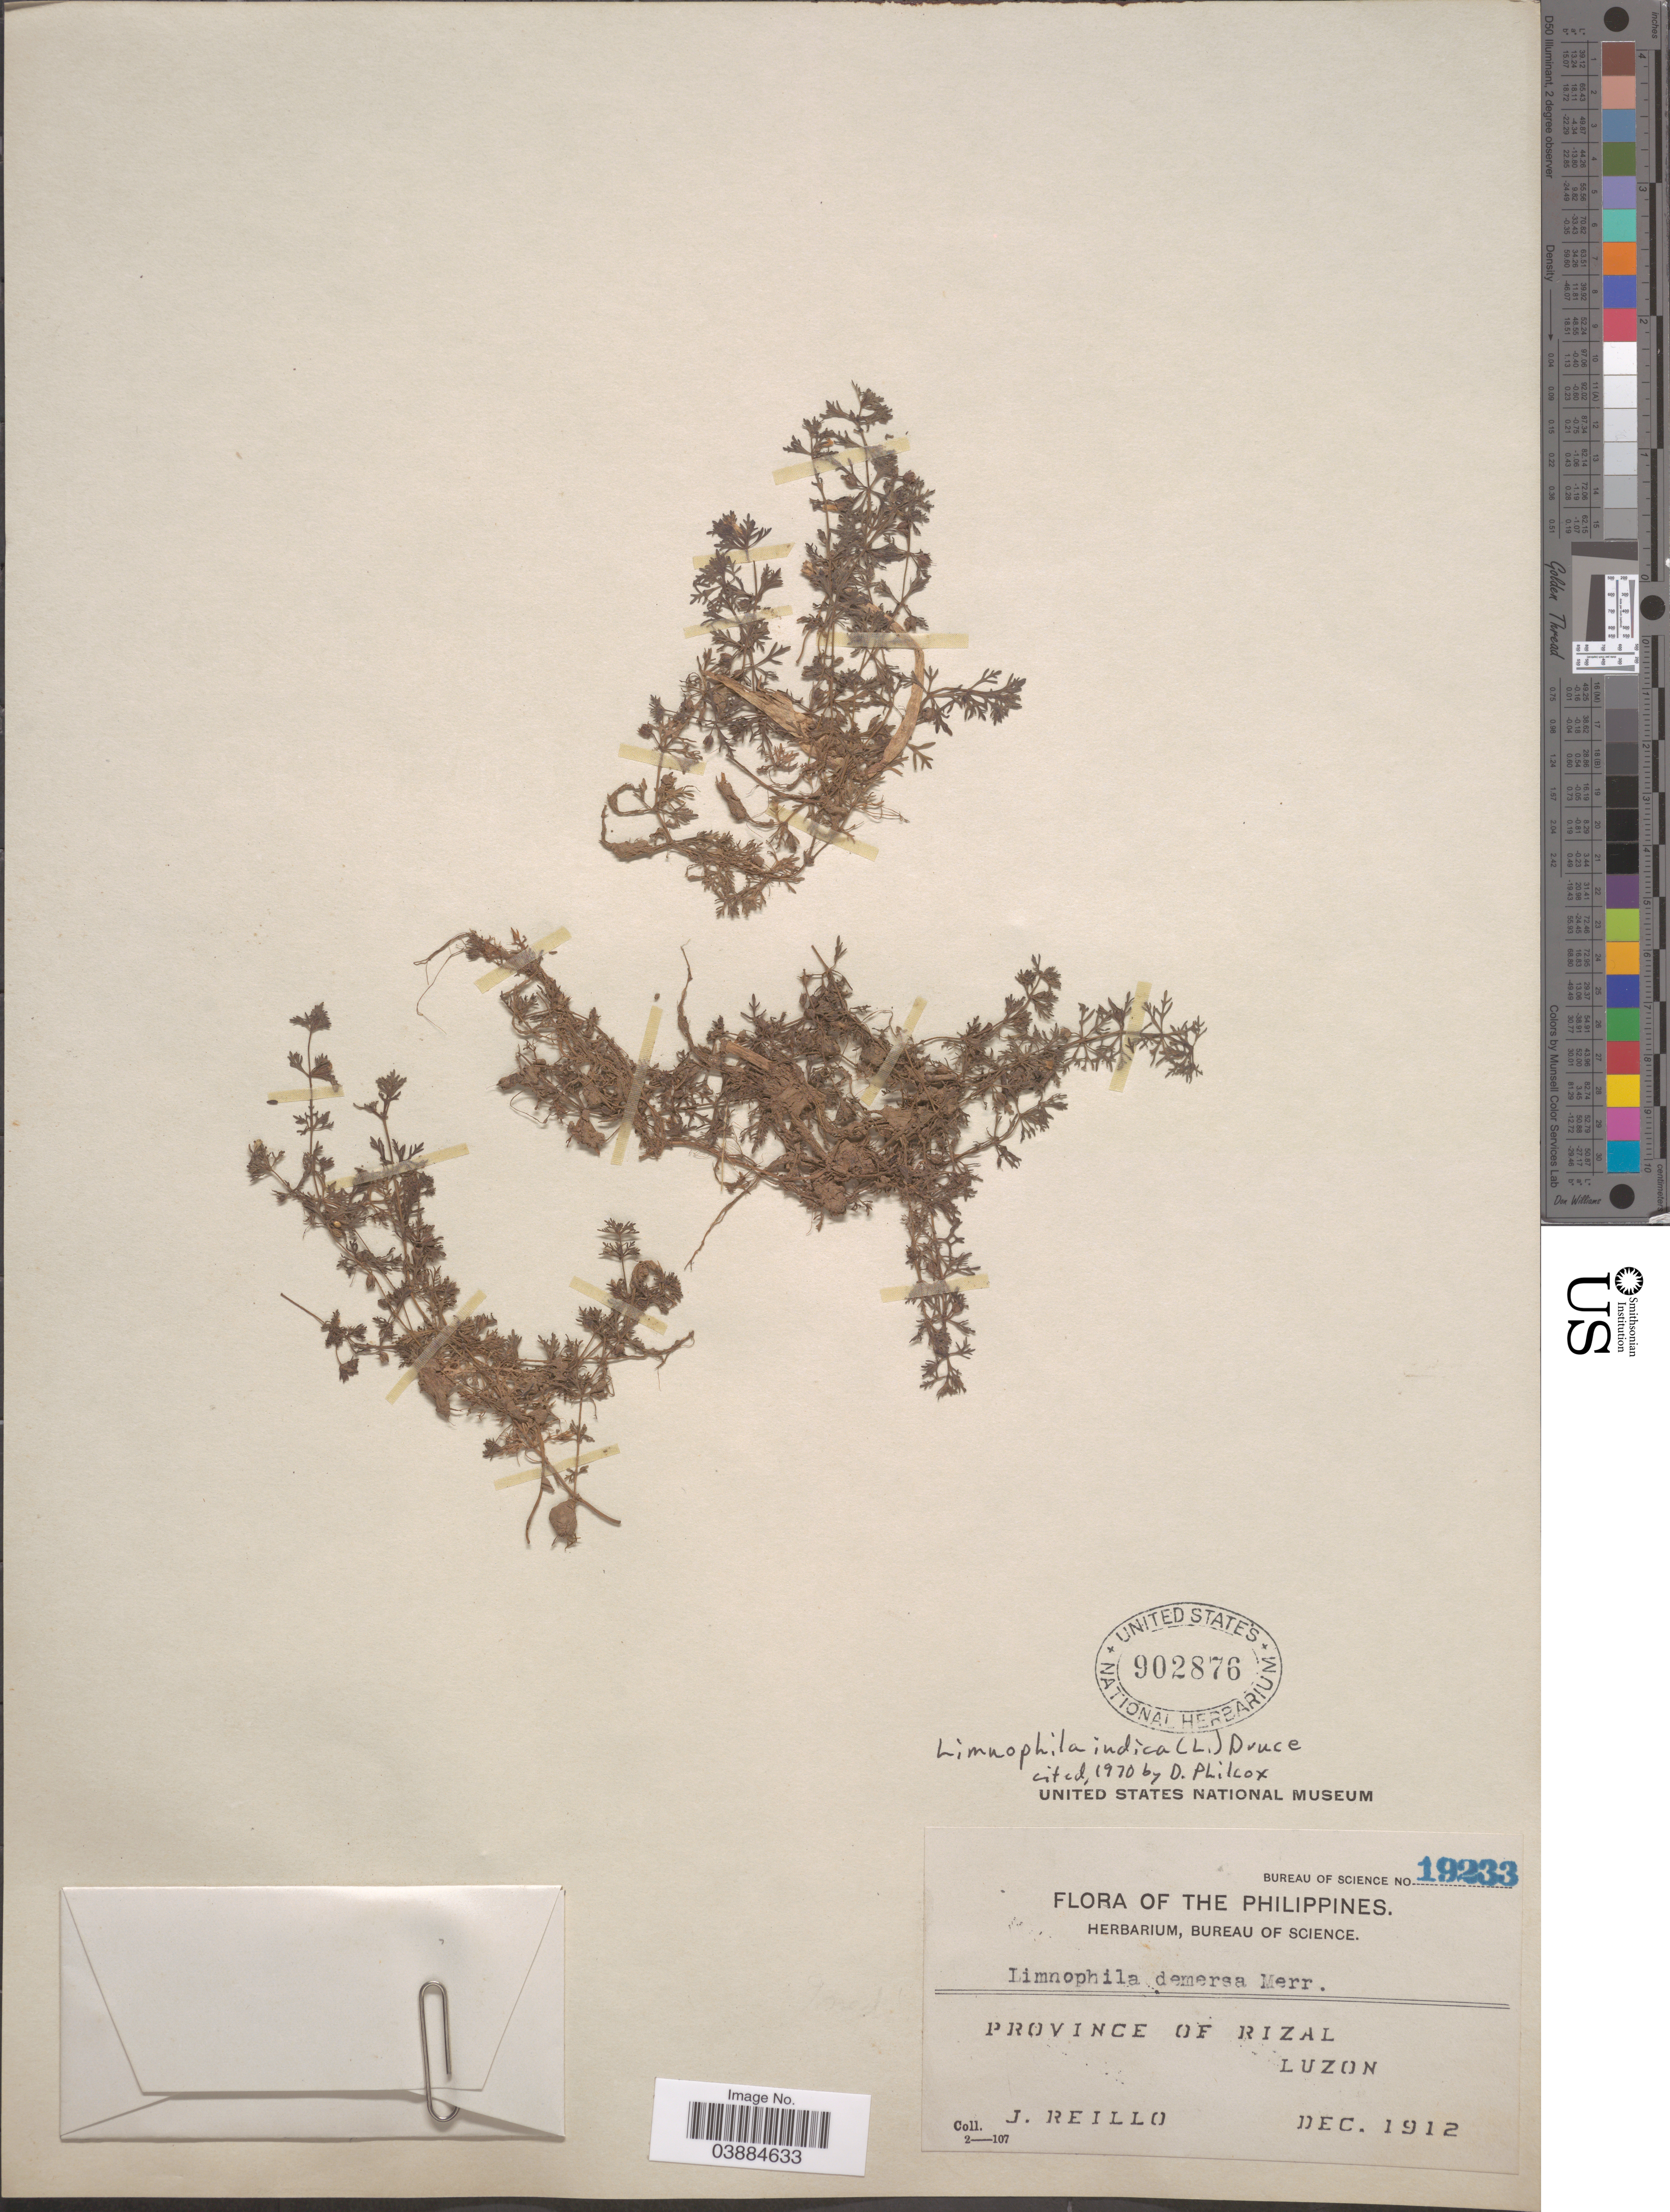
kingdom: Plantae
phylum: Tracheophyta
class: Magnoliopsida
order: Lamiales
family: Plantaginaceae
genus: Limnophila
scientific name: Limnophila indica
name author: (L.) Druce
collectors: J. Reillo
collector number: Bureau of Science 19233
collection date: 1912-12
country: Philippines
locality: Province of Rizal. Luzon.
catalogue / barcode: US 902876